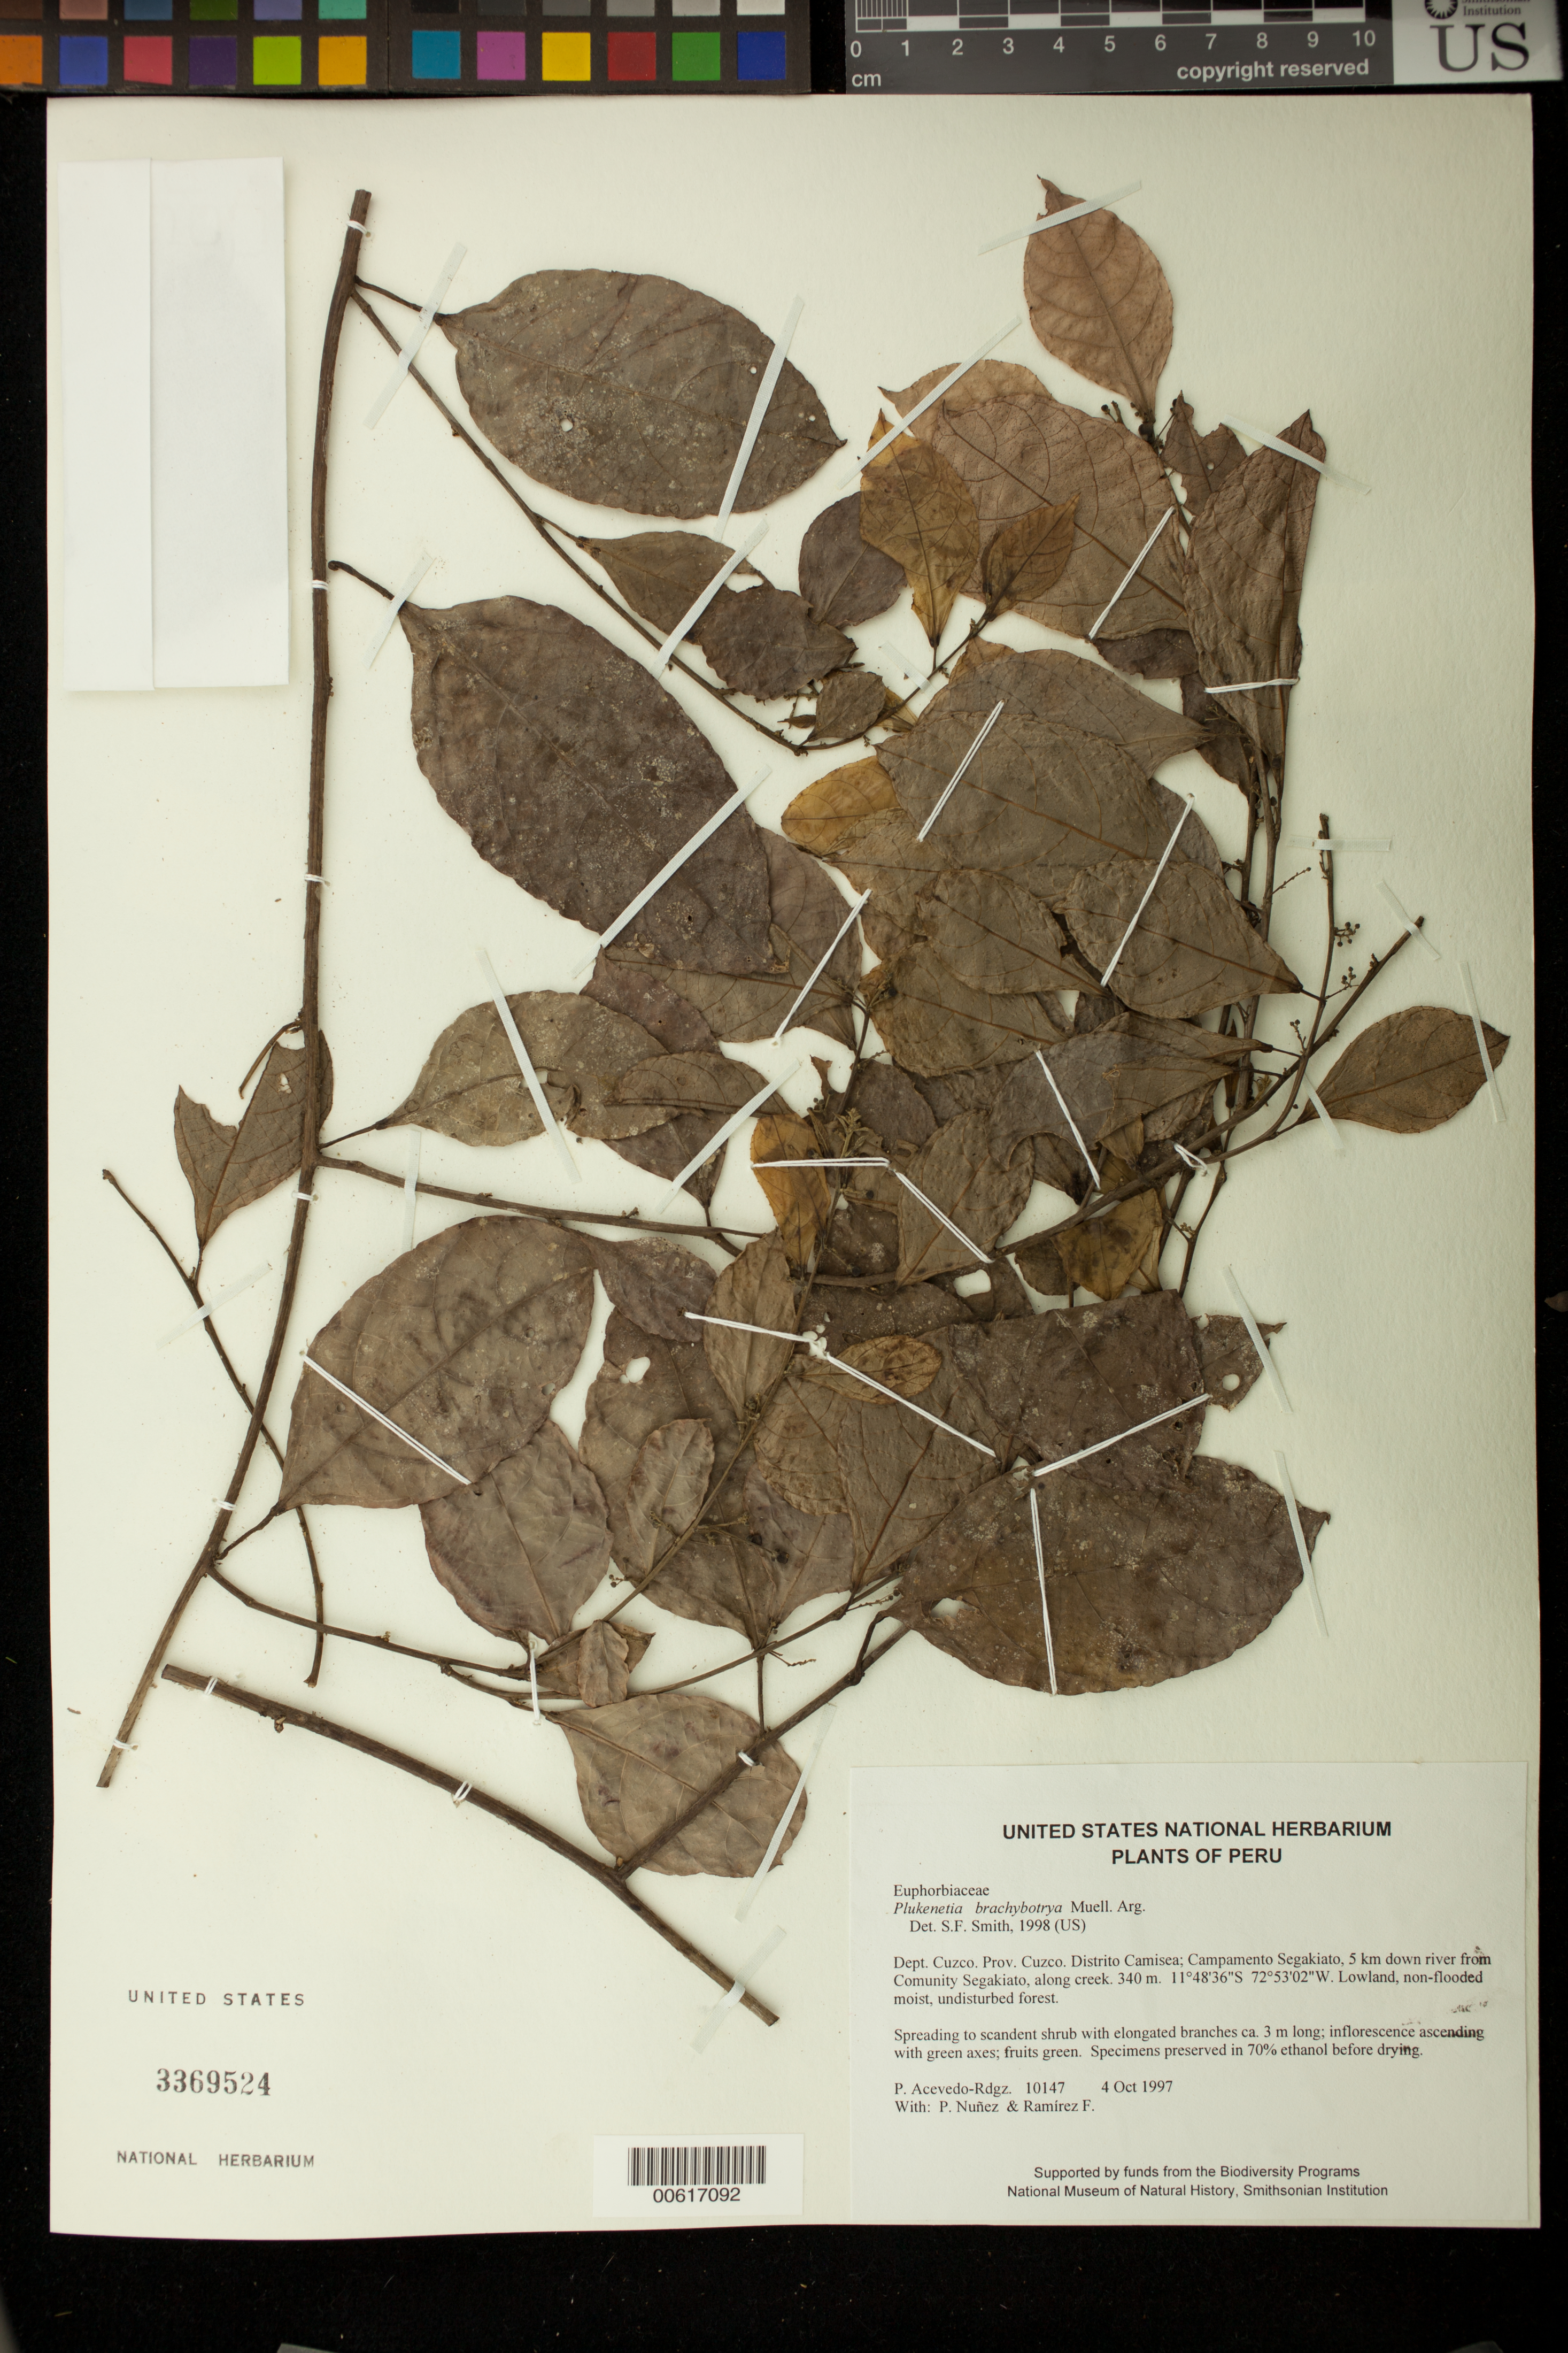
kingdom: Plantae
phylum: Tracheophyta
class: Magnoliopsida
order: Malpighiales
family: Euphorbiaceae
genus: Plukenetia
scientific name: Plukenetia brachybotrya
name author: Müll. Arg.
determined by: Smith, Stephen F., (US), NMNH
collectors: P. Acevedo-Rodr., P. Nuñez V. & F. Ramirez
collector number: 10147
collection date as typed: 04 Oct 1997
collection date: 1997-10-04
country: Peru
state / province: Cusco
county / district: Cusco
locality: Distrito Camisea; Campamento Segakiato, 5 km down river from Comunity Segakiato, along creek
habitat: Lowland, non-flooded moist, undisturbed forest.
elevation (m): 340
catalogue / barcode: US 3369524